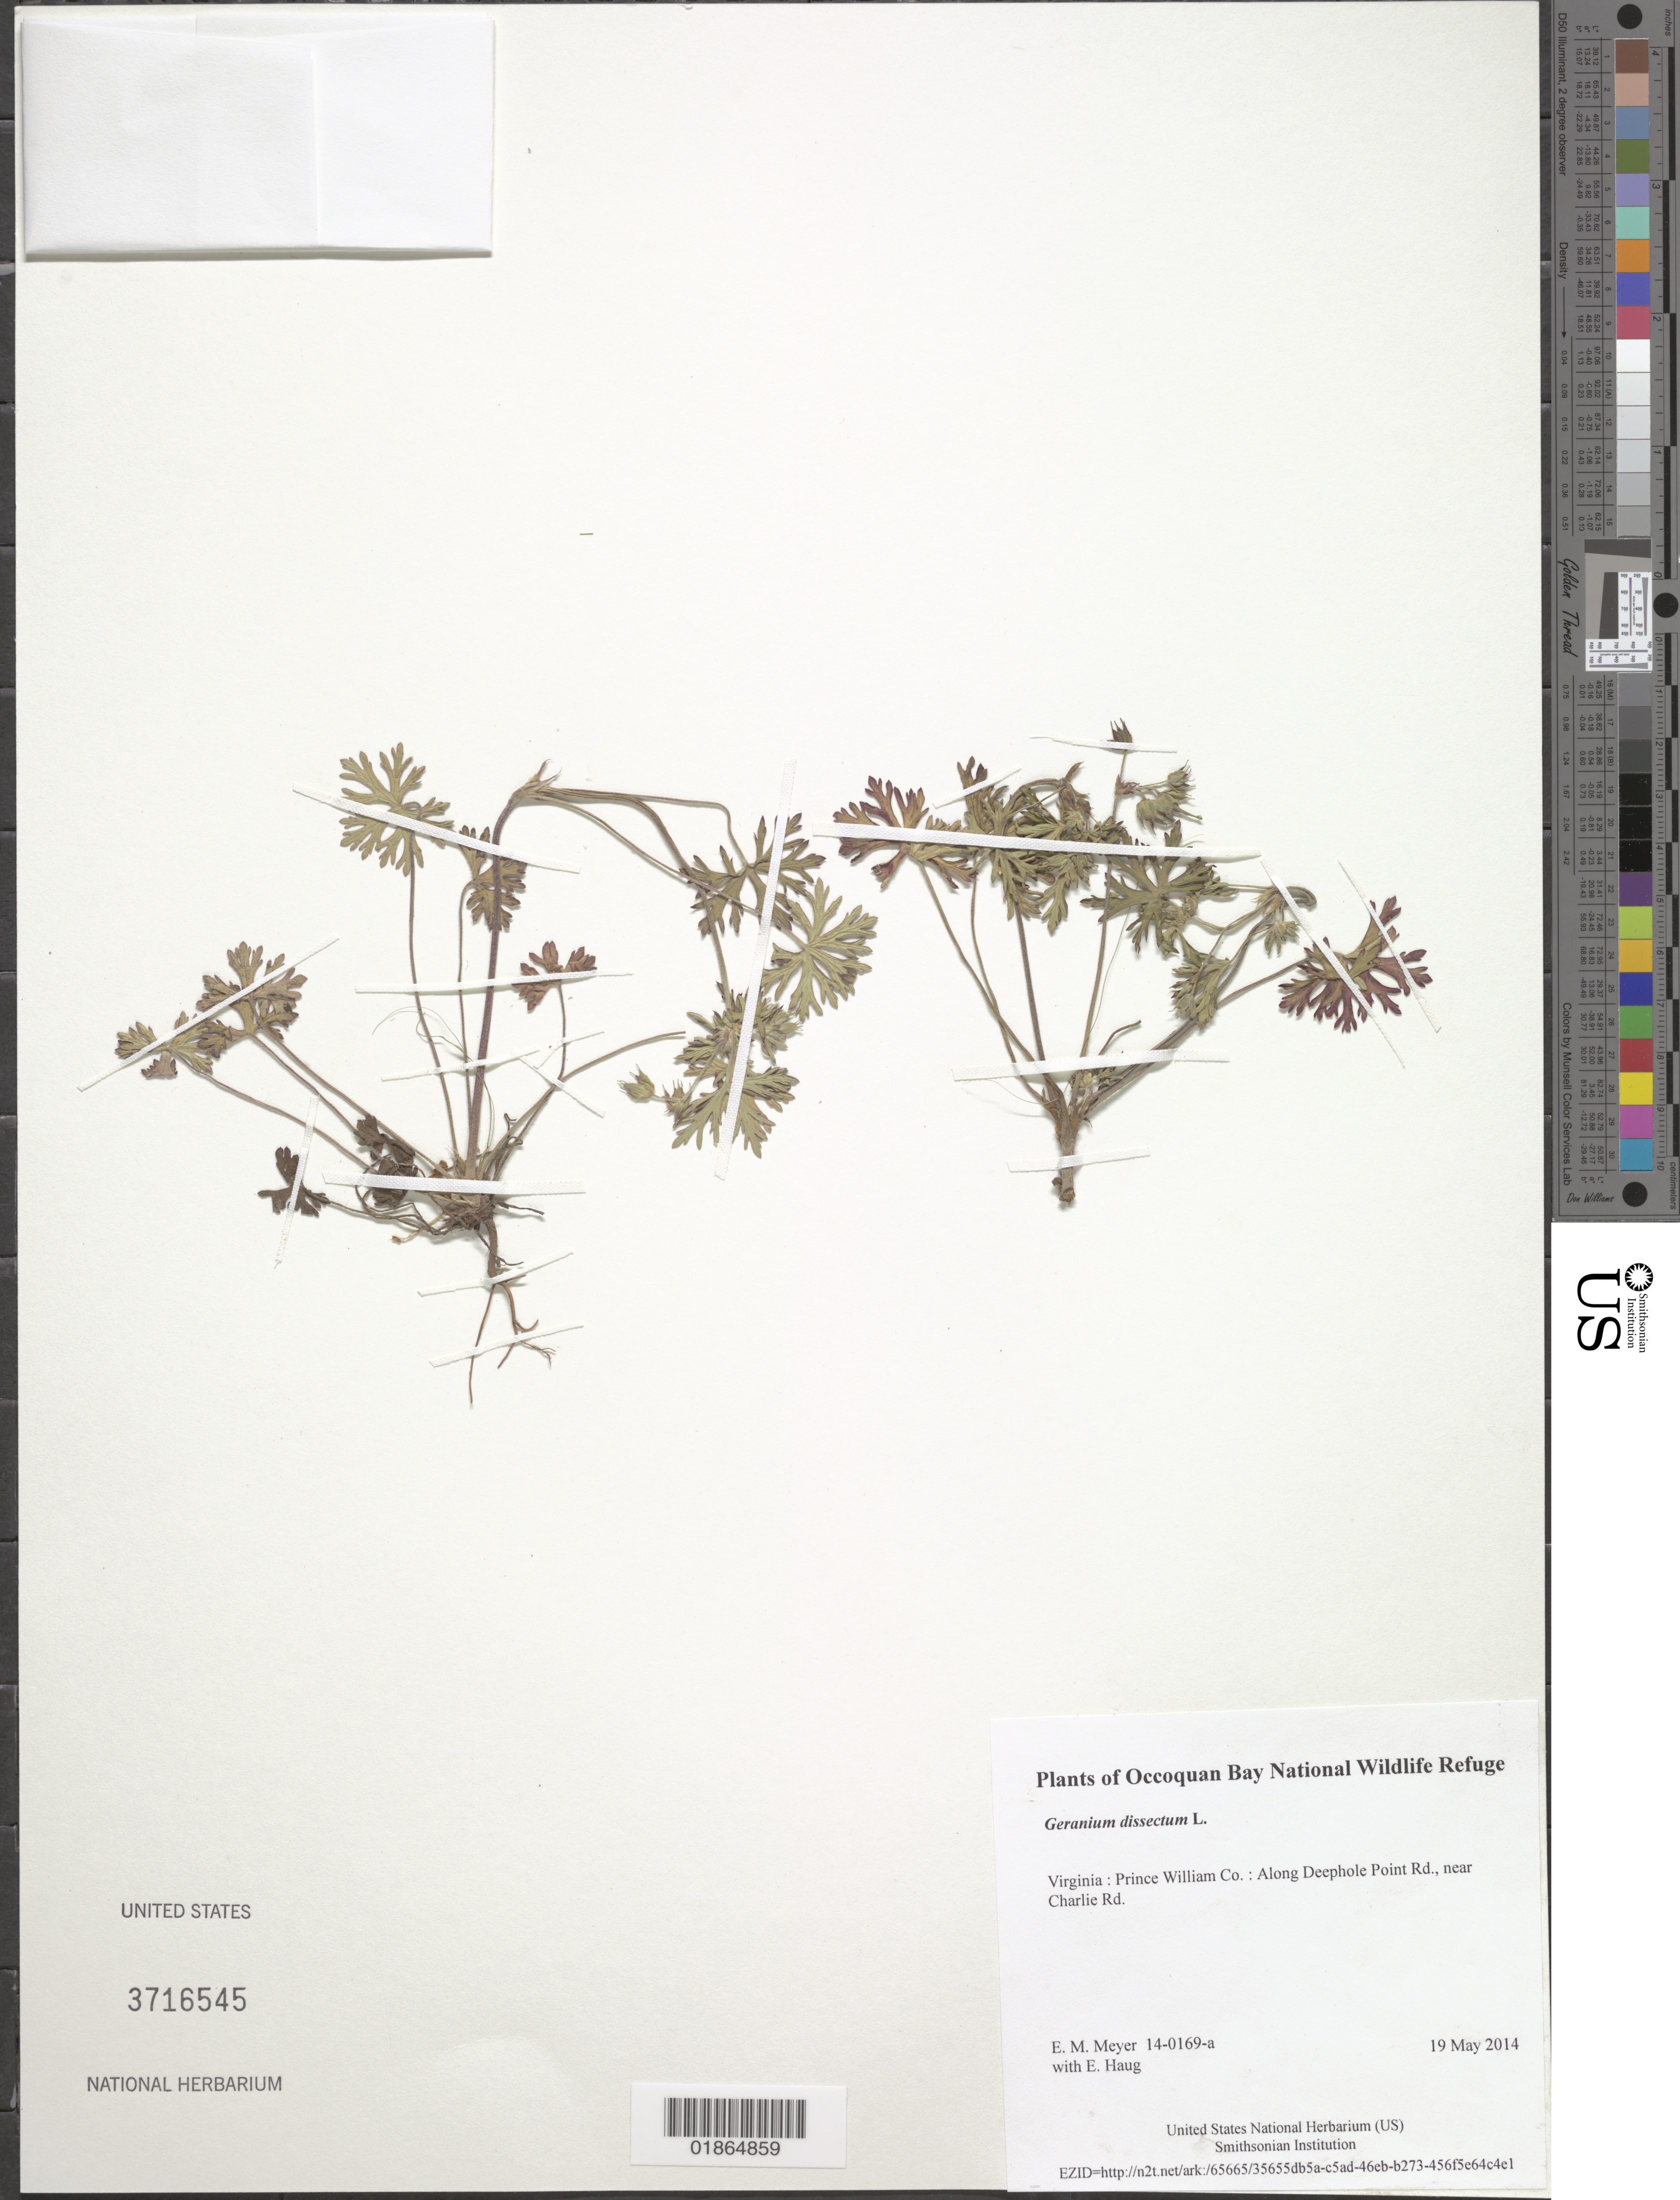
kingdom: Plantae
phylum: Tracheophyta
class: Magnoliopsida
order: Geraniales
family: Geraniaceae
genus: Geranium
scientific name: Geranium dissectum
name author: L.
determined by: Meyer, E. M.; Haug, E.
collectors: E. M. Meyer & E. Haug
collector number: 14-0169-a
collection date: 2014-05-19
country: United States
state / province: Virginia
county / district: Prince William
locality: Along Deephole Point Rd., near Charlie Rd.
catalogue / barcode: US 3716545